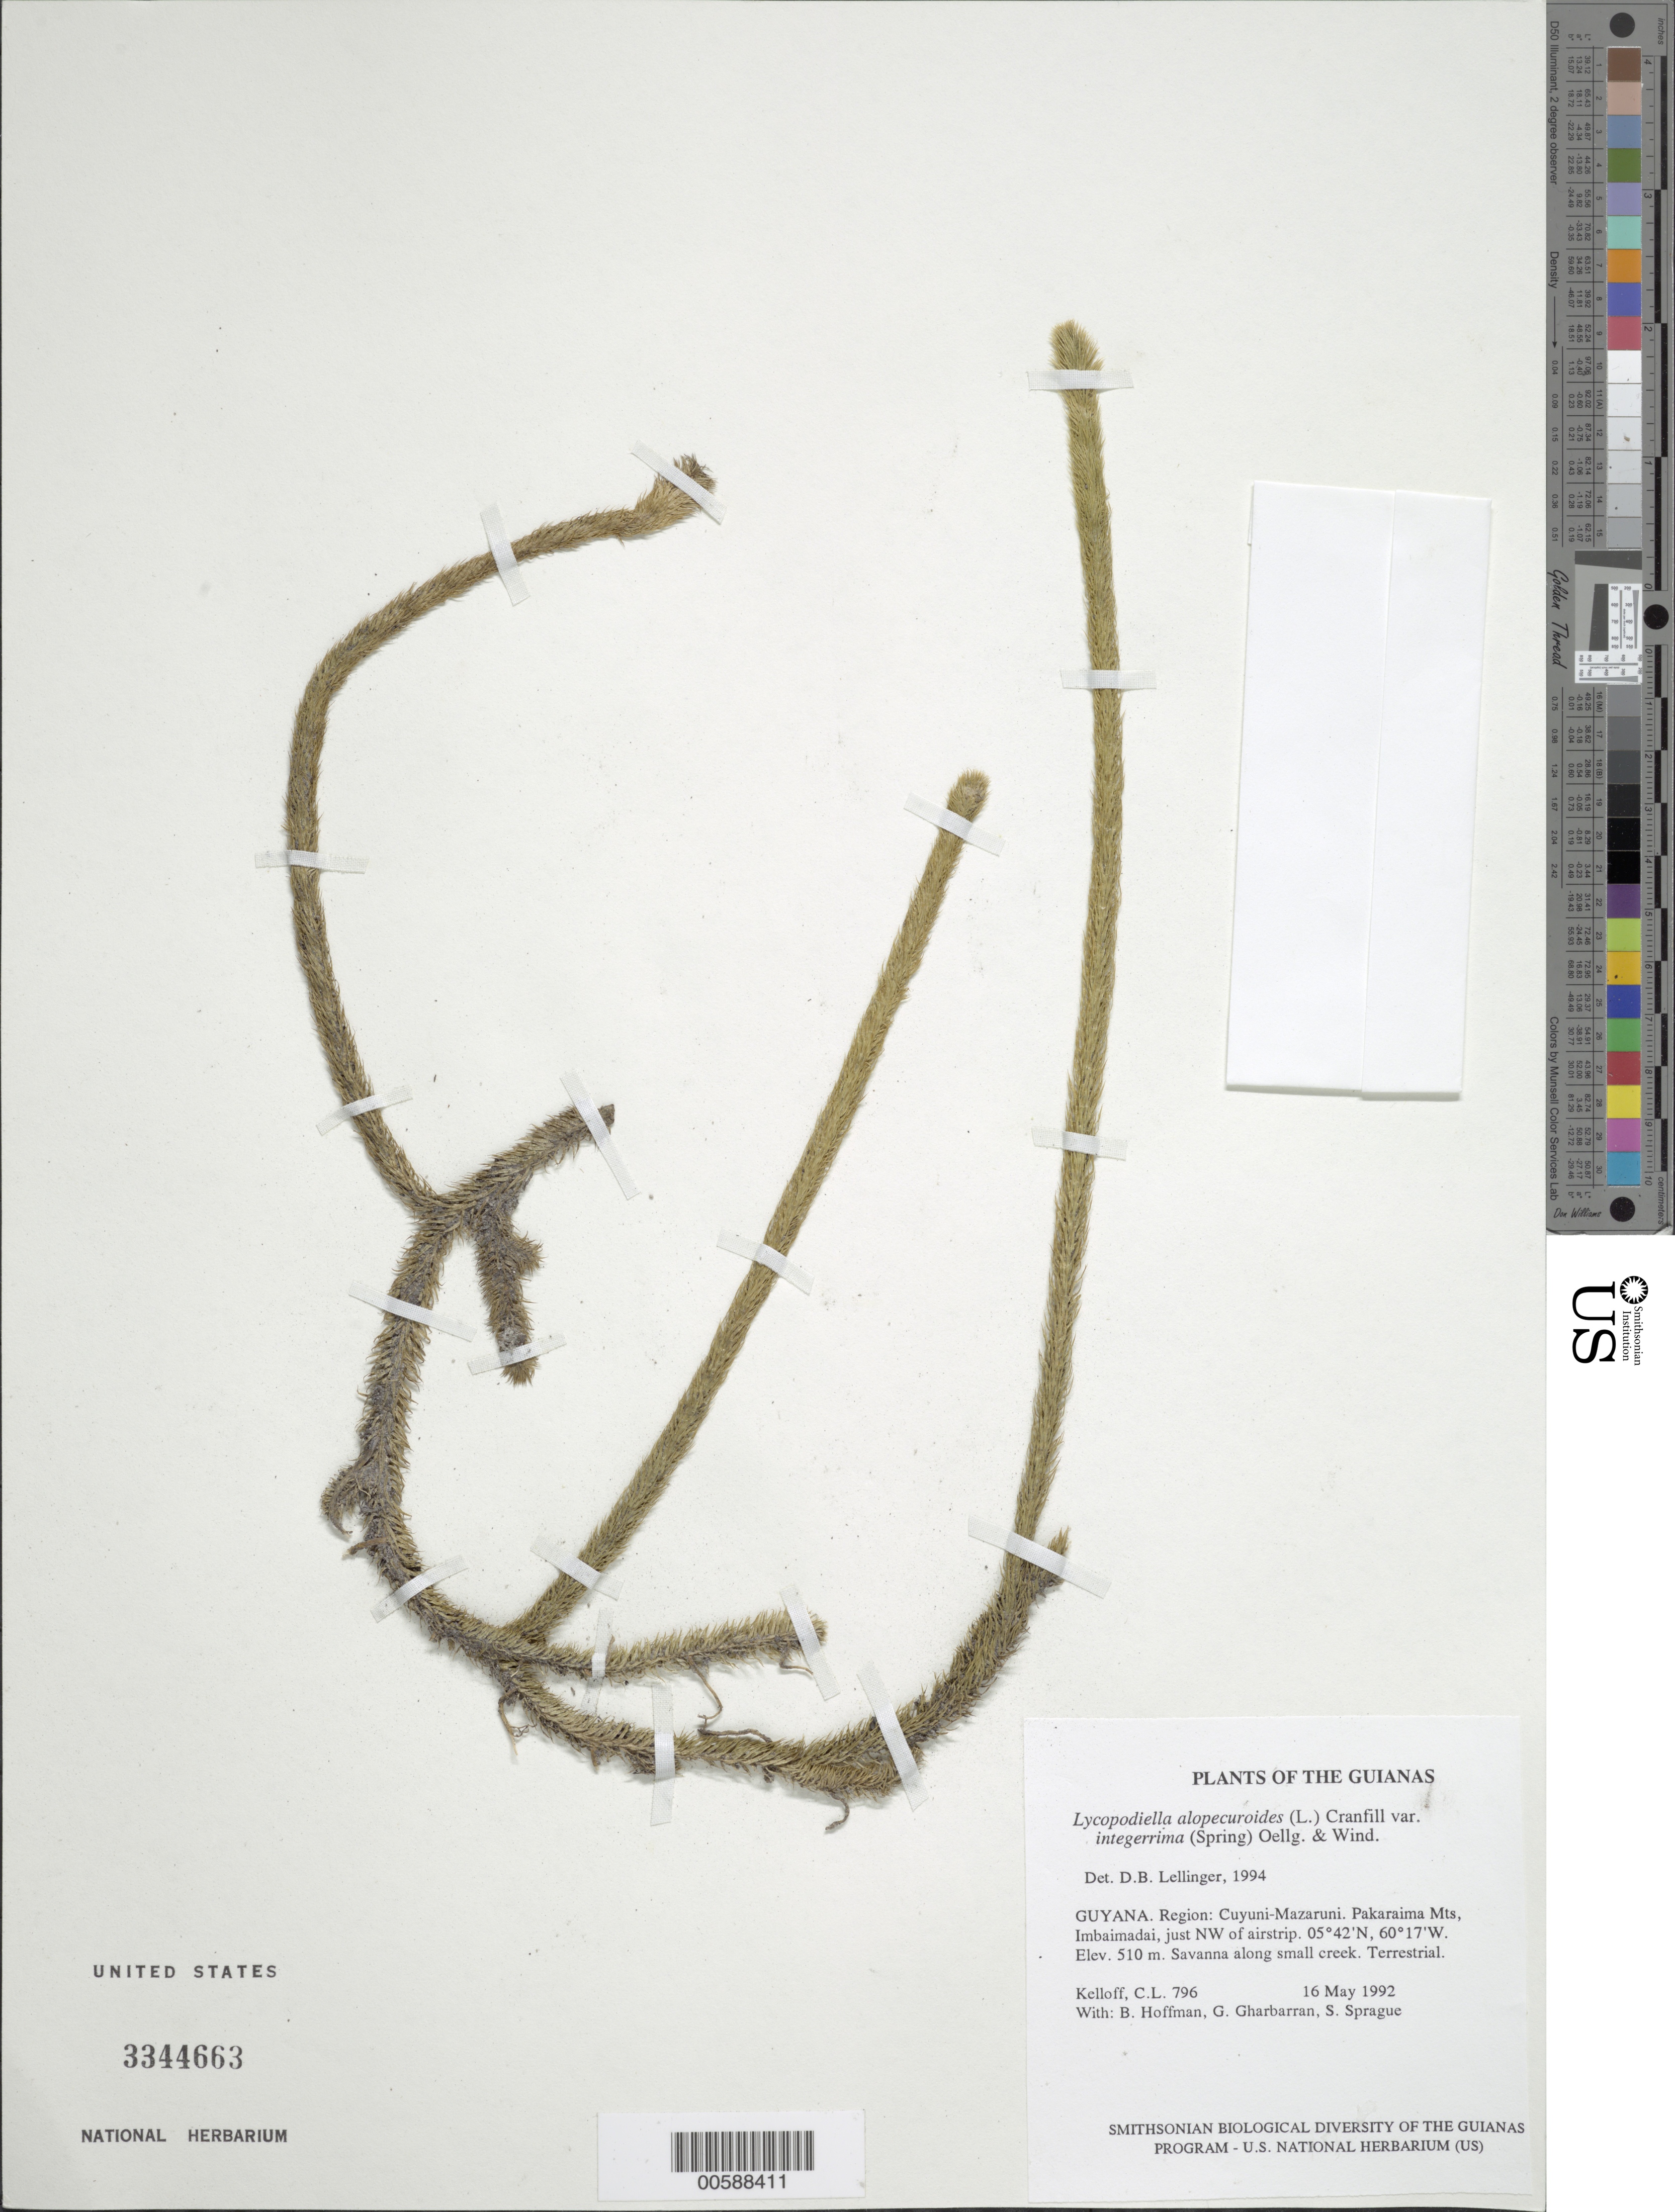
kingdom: Plantae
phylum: Tracheophyta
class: Lycopodiopsida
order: Lycopodiales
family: Lycopodiaceae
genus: Lycopodiella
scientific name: Lycopodiella longipes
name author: (Hook. & Grev.) Holub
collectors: C. L. Kelloff, B. Hoffman, G. Gharbarran & S. Sprague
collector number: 796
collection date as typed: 16 May 1992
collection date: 1992-05-16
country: Guyana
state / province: Cuyuni-Mazaruni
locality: Pakaraima Mts, Imbaimadai, just NW of airstrip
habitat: Savanna along small creek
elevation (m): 510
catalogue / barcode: US 3344663